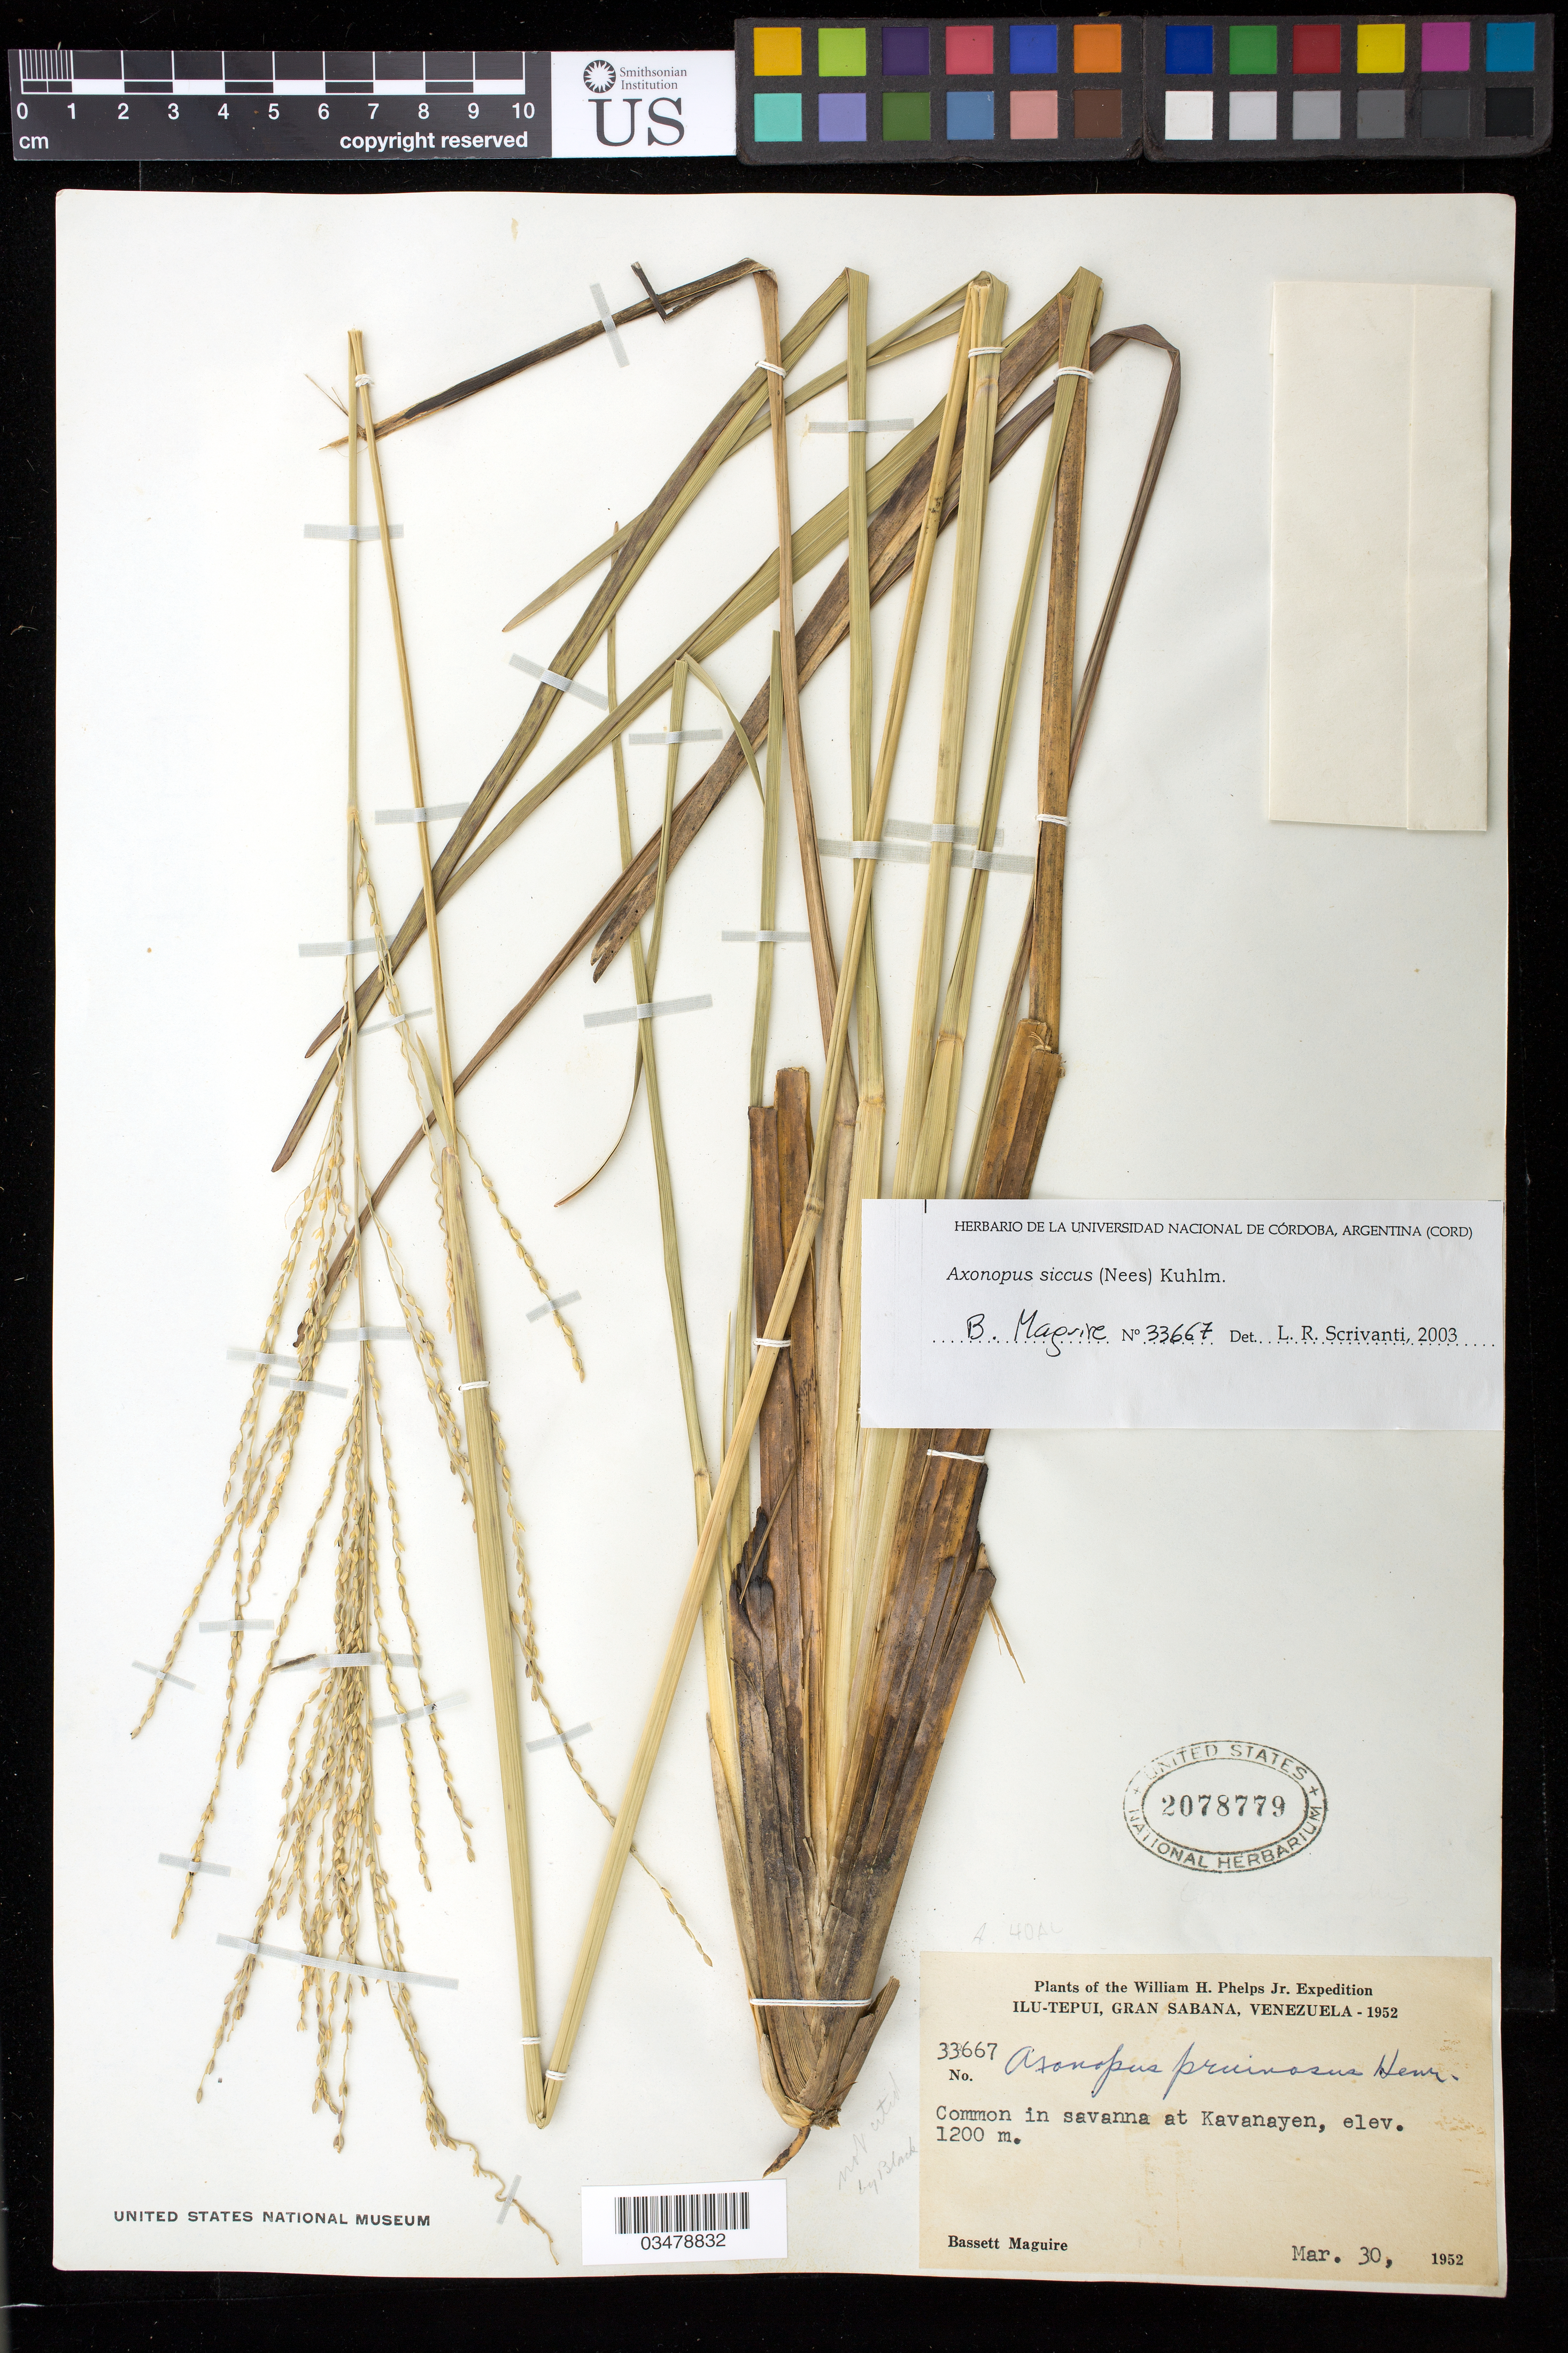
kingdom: Plantae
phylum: Tracheophyta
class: Liliopsida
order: Poales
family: Poaceae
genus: Axonopus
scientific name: Axonopus siccus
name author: (Nees) Kuhlm.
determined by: Scrivanti, L. R.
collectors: B. Maguire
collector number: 33667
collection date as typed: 30 Mar 1952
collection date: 1952-03-30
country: Venezuela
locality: Ilu-tepui, Kayanayan.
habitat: Savanna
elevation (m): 1200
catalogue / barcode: US 2078779